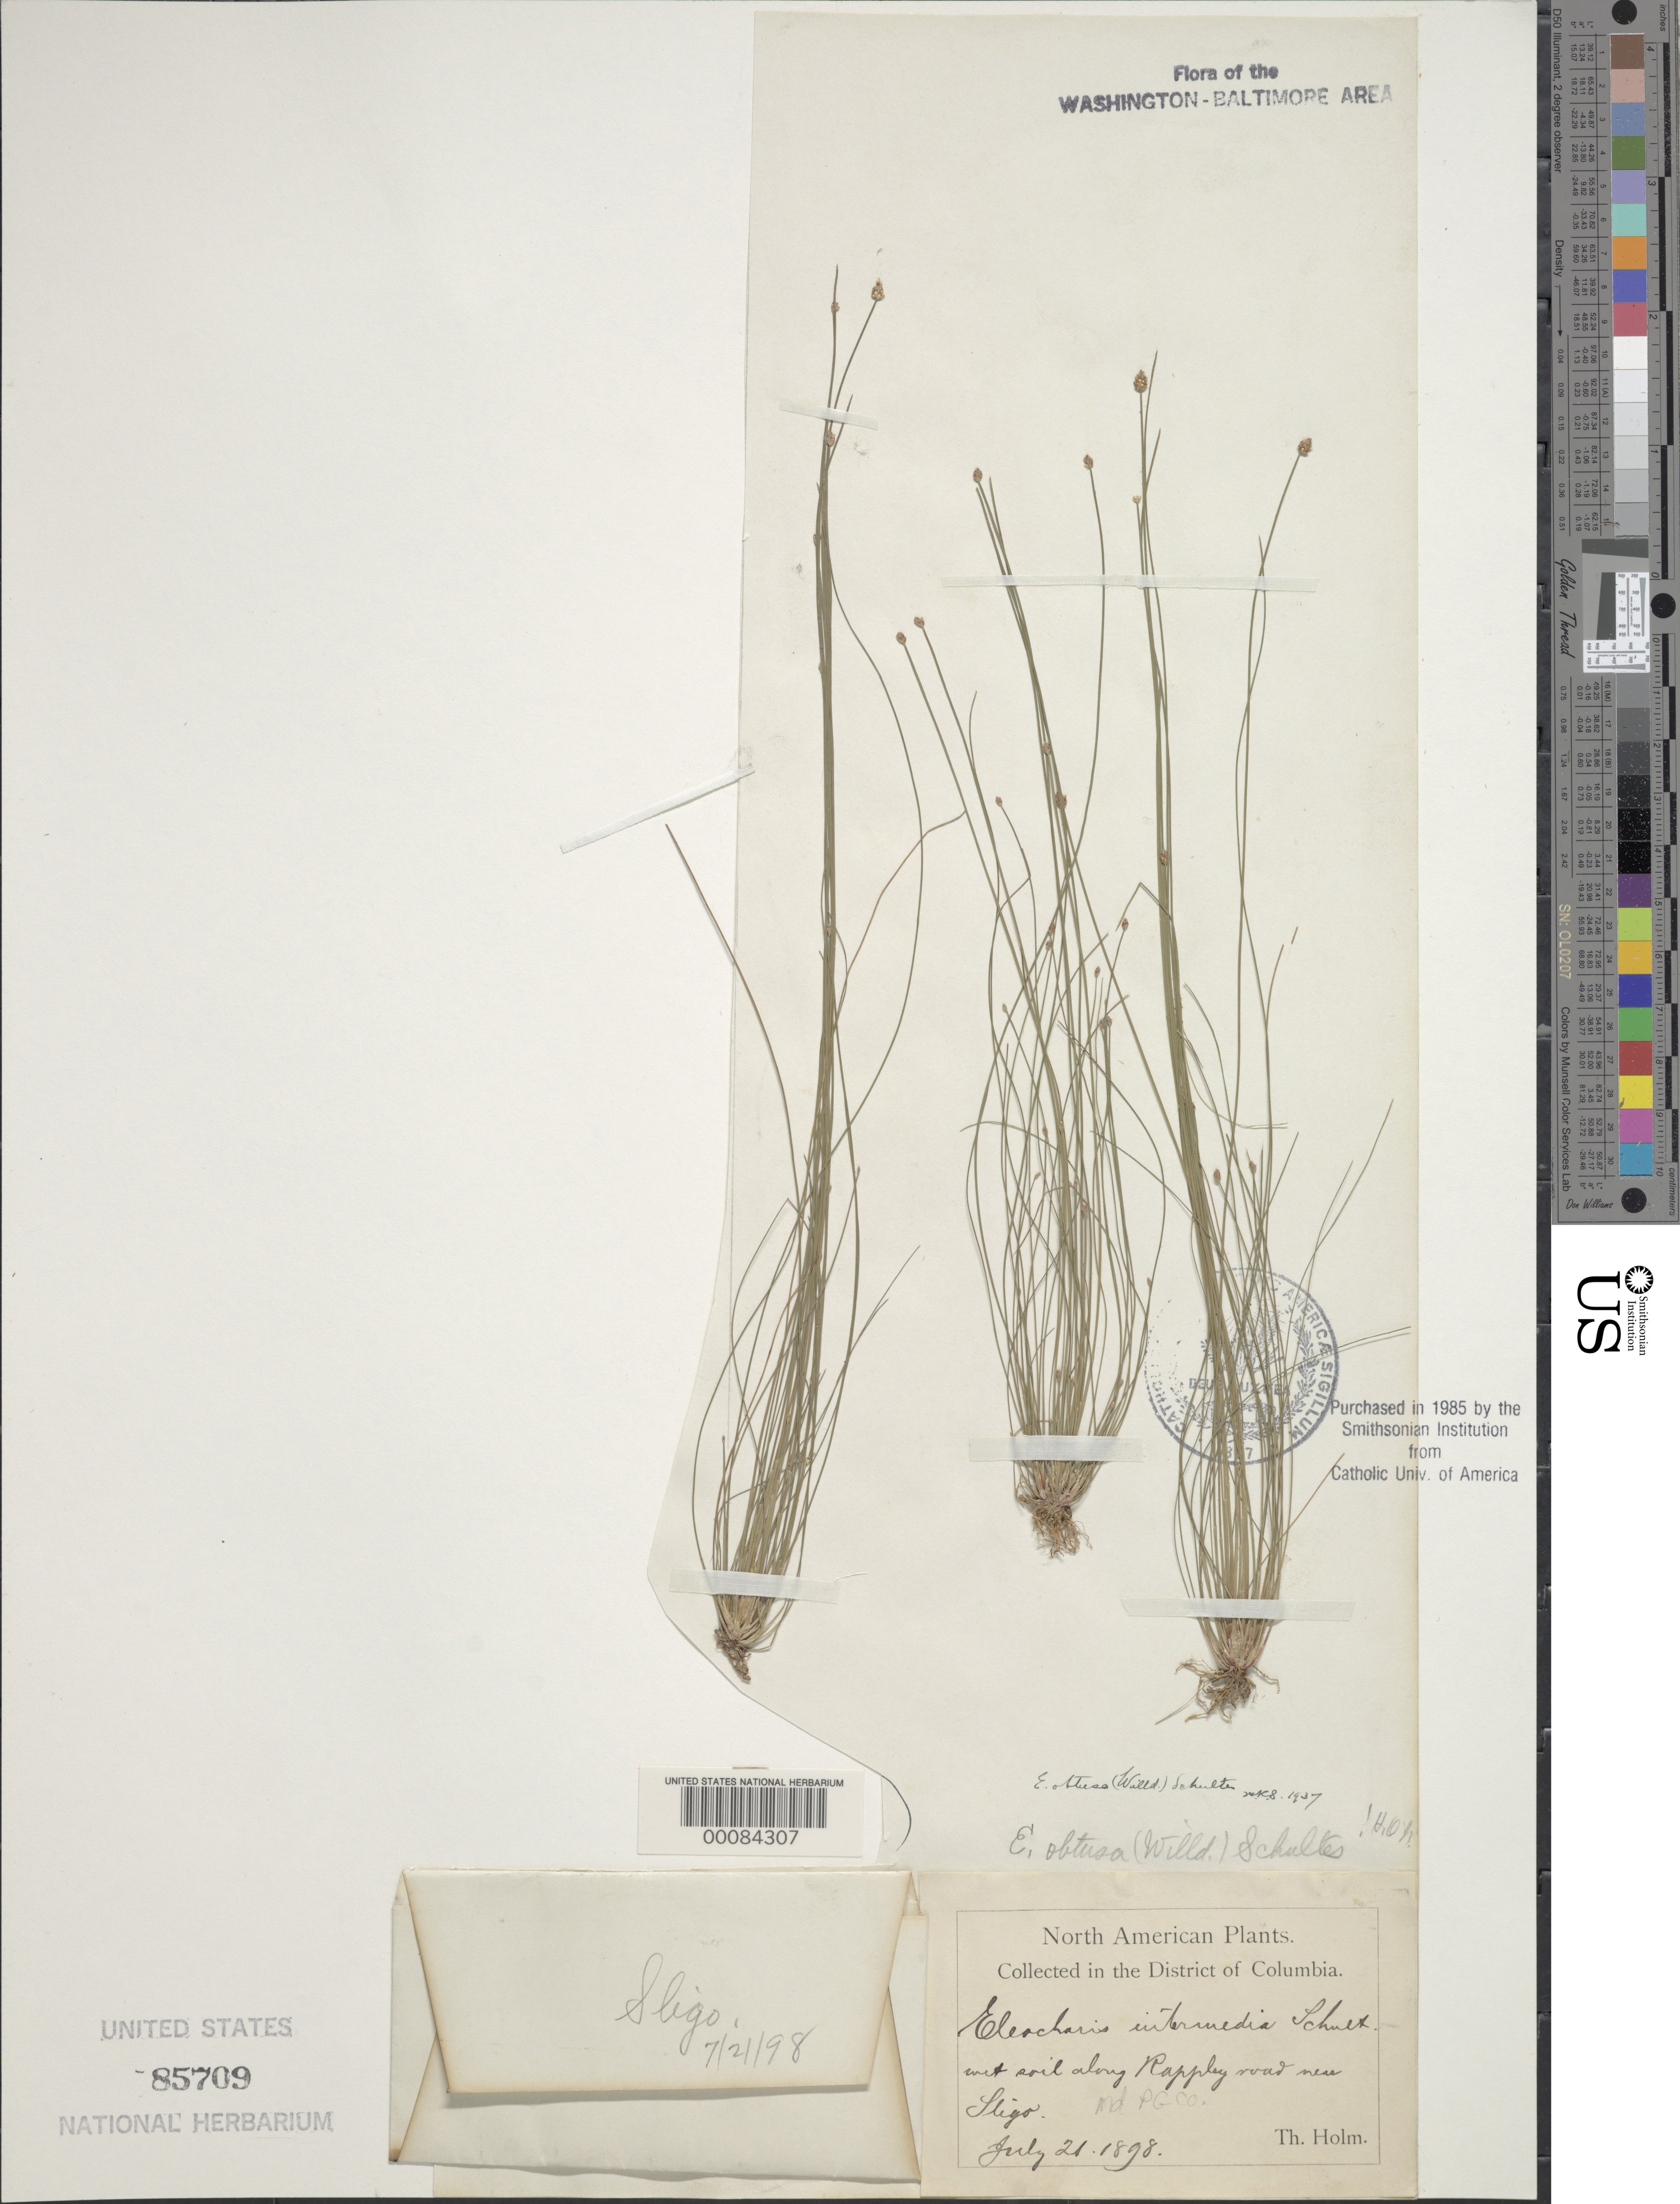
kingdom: Plantae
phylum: Tracheophyta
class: Liliopsida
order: Poales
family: Cyperaceae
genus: Eleocharis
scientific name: Eleocharis obtusa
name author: (Willd.) Schult.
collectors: T. Holm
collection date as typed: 21 Jul 1898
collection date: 1898-07-21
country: United States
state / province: Maryland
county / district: Prince George's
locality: Rappley Road near Sligo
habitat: Wet soil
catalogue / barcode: US 85709